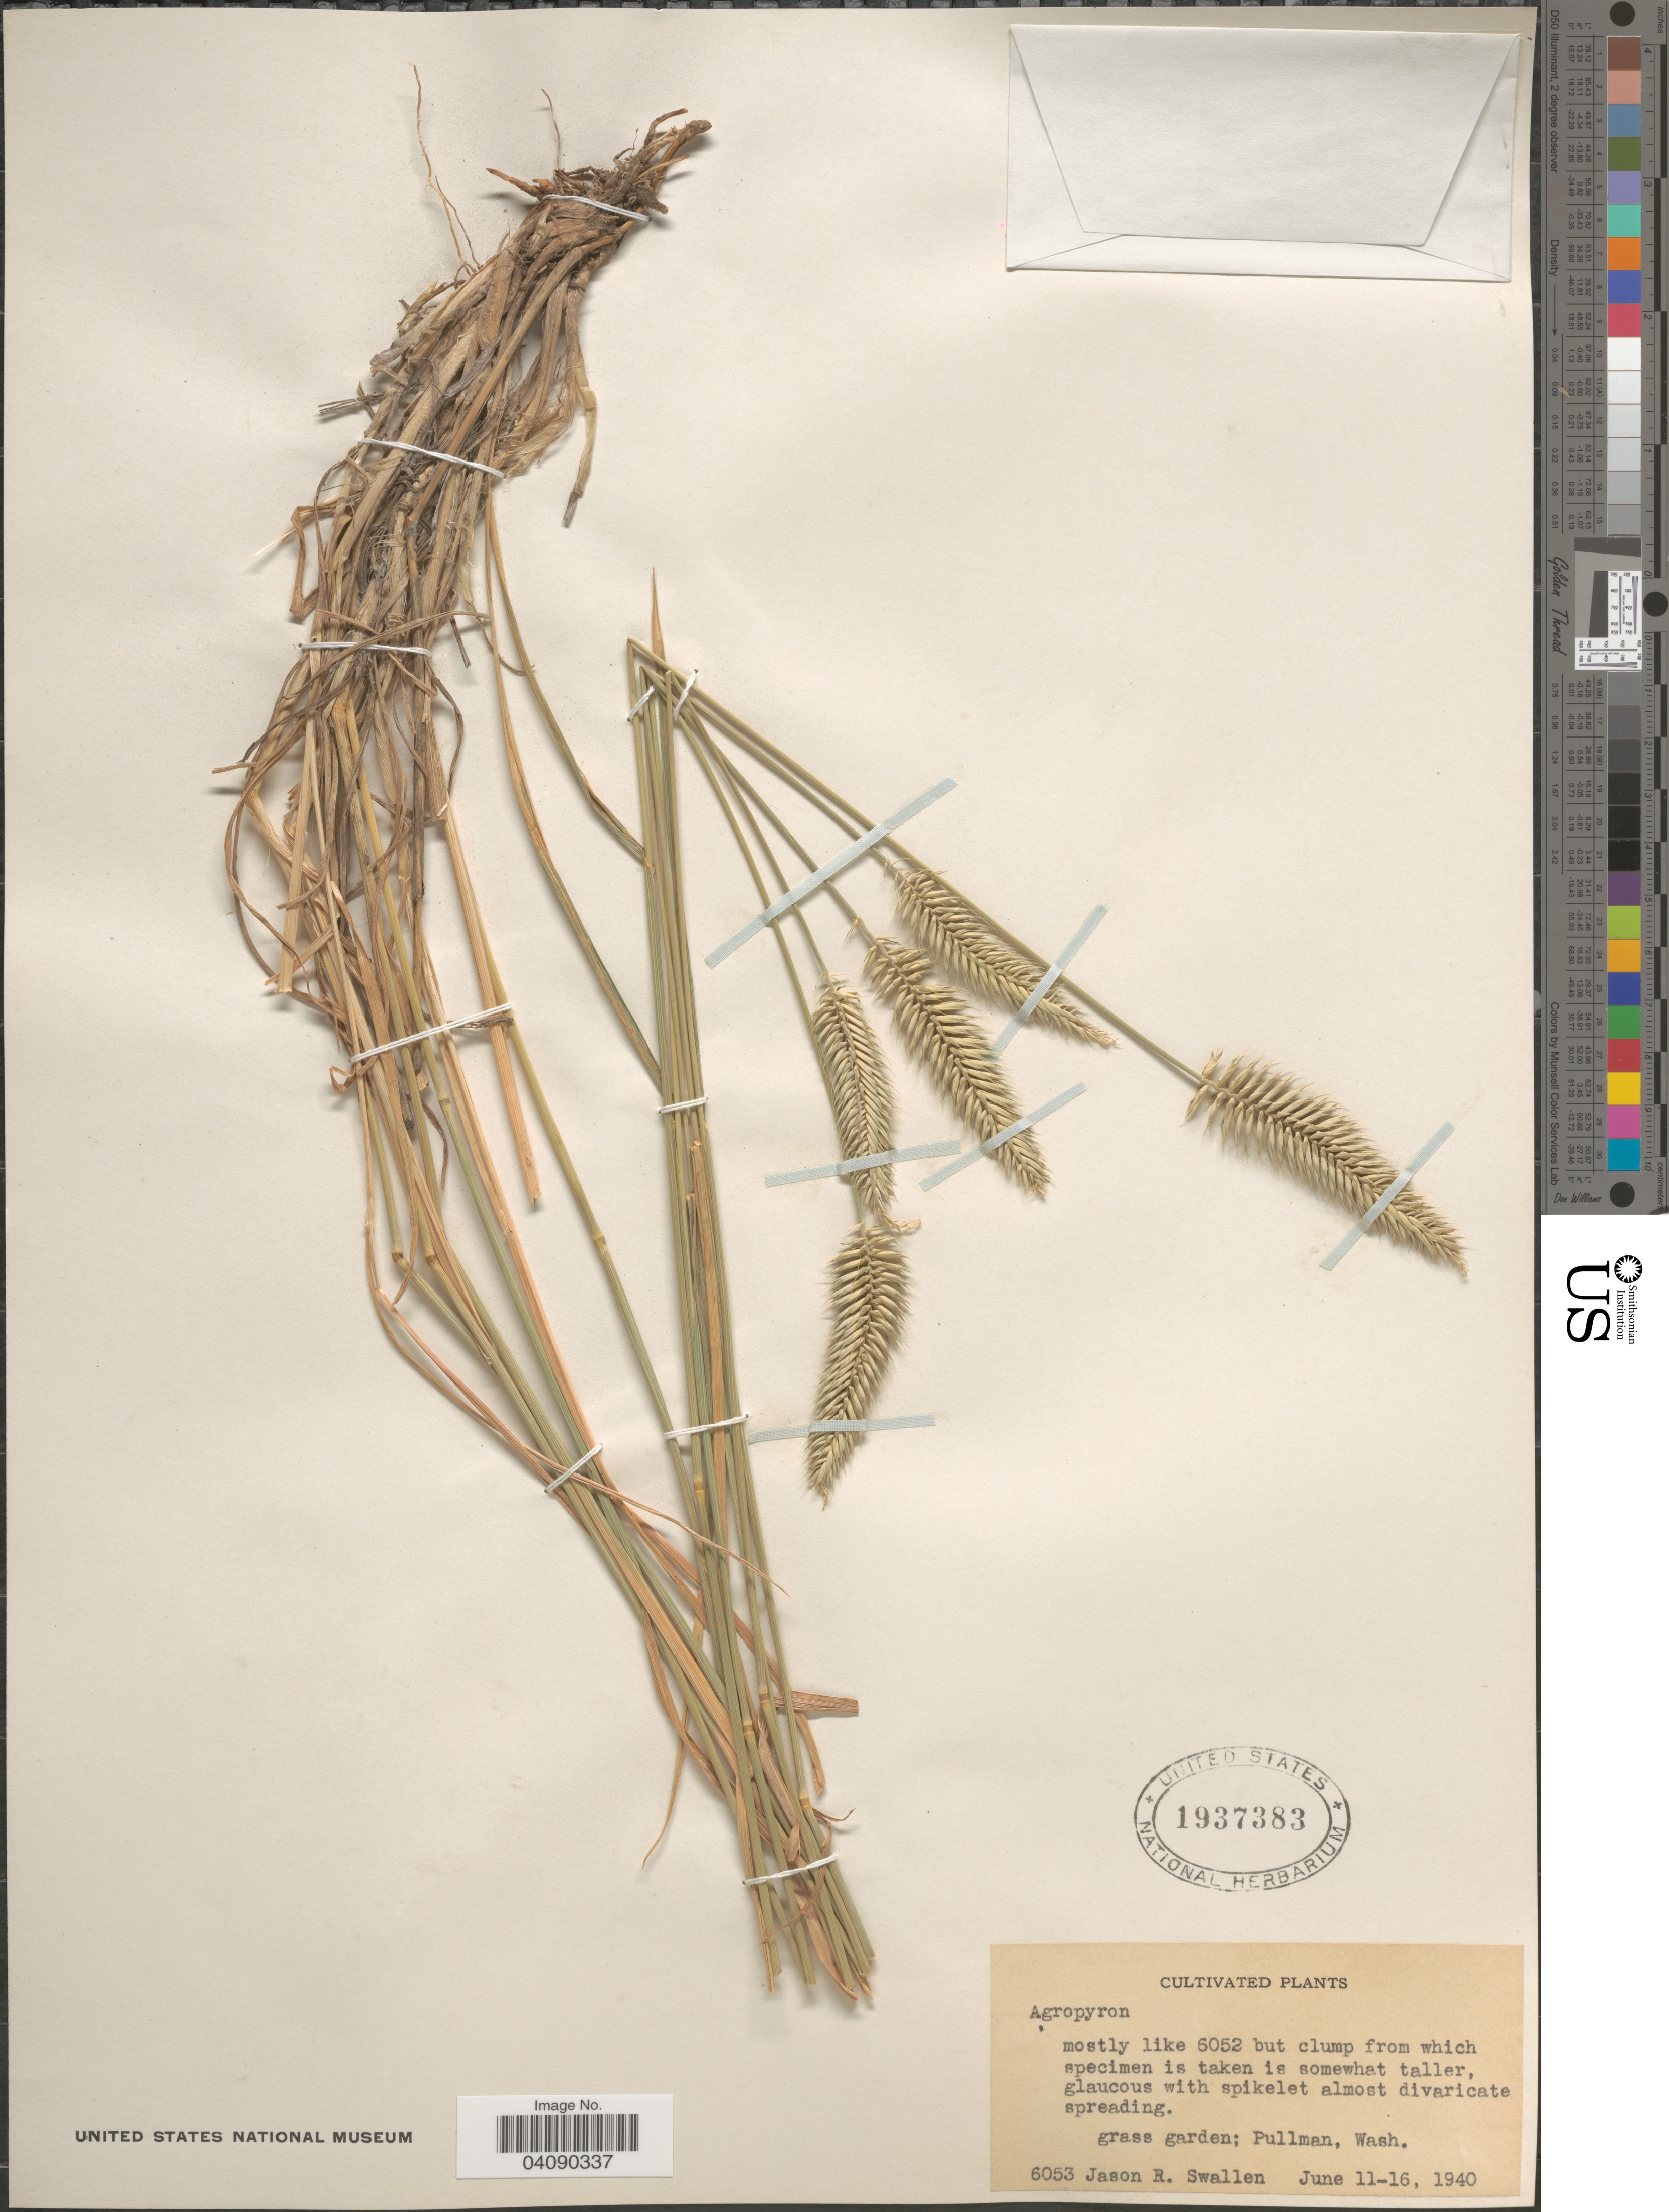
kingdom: Plantae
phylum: Tracheophyta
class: Liliopsida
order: Poales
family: Poaceae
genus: Agropyron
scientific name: Agropyron cristatum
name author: (L.) Gaertn.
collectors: J. R. Swallen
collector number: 6053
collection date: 1940-06-11/1940-06-16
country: United States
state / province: Washington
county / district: Whitman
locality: Grass garden; Pullman.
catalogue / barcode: US 1937383